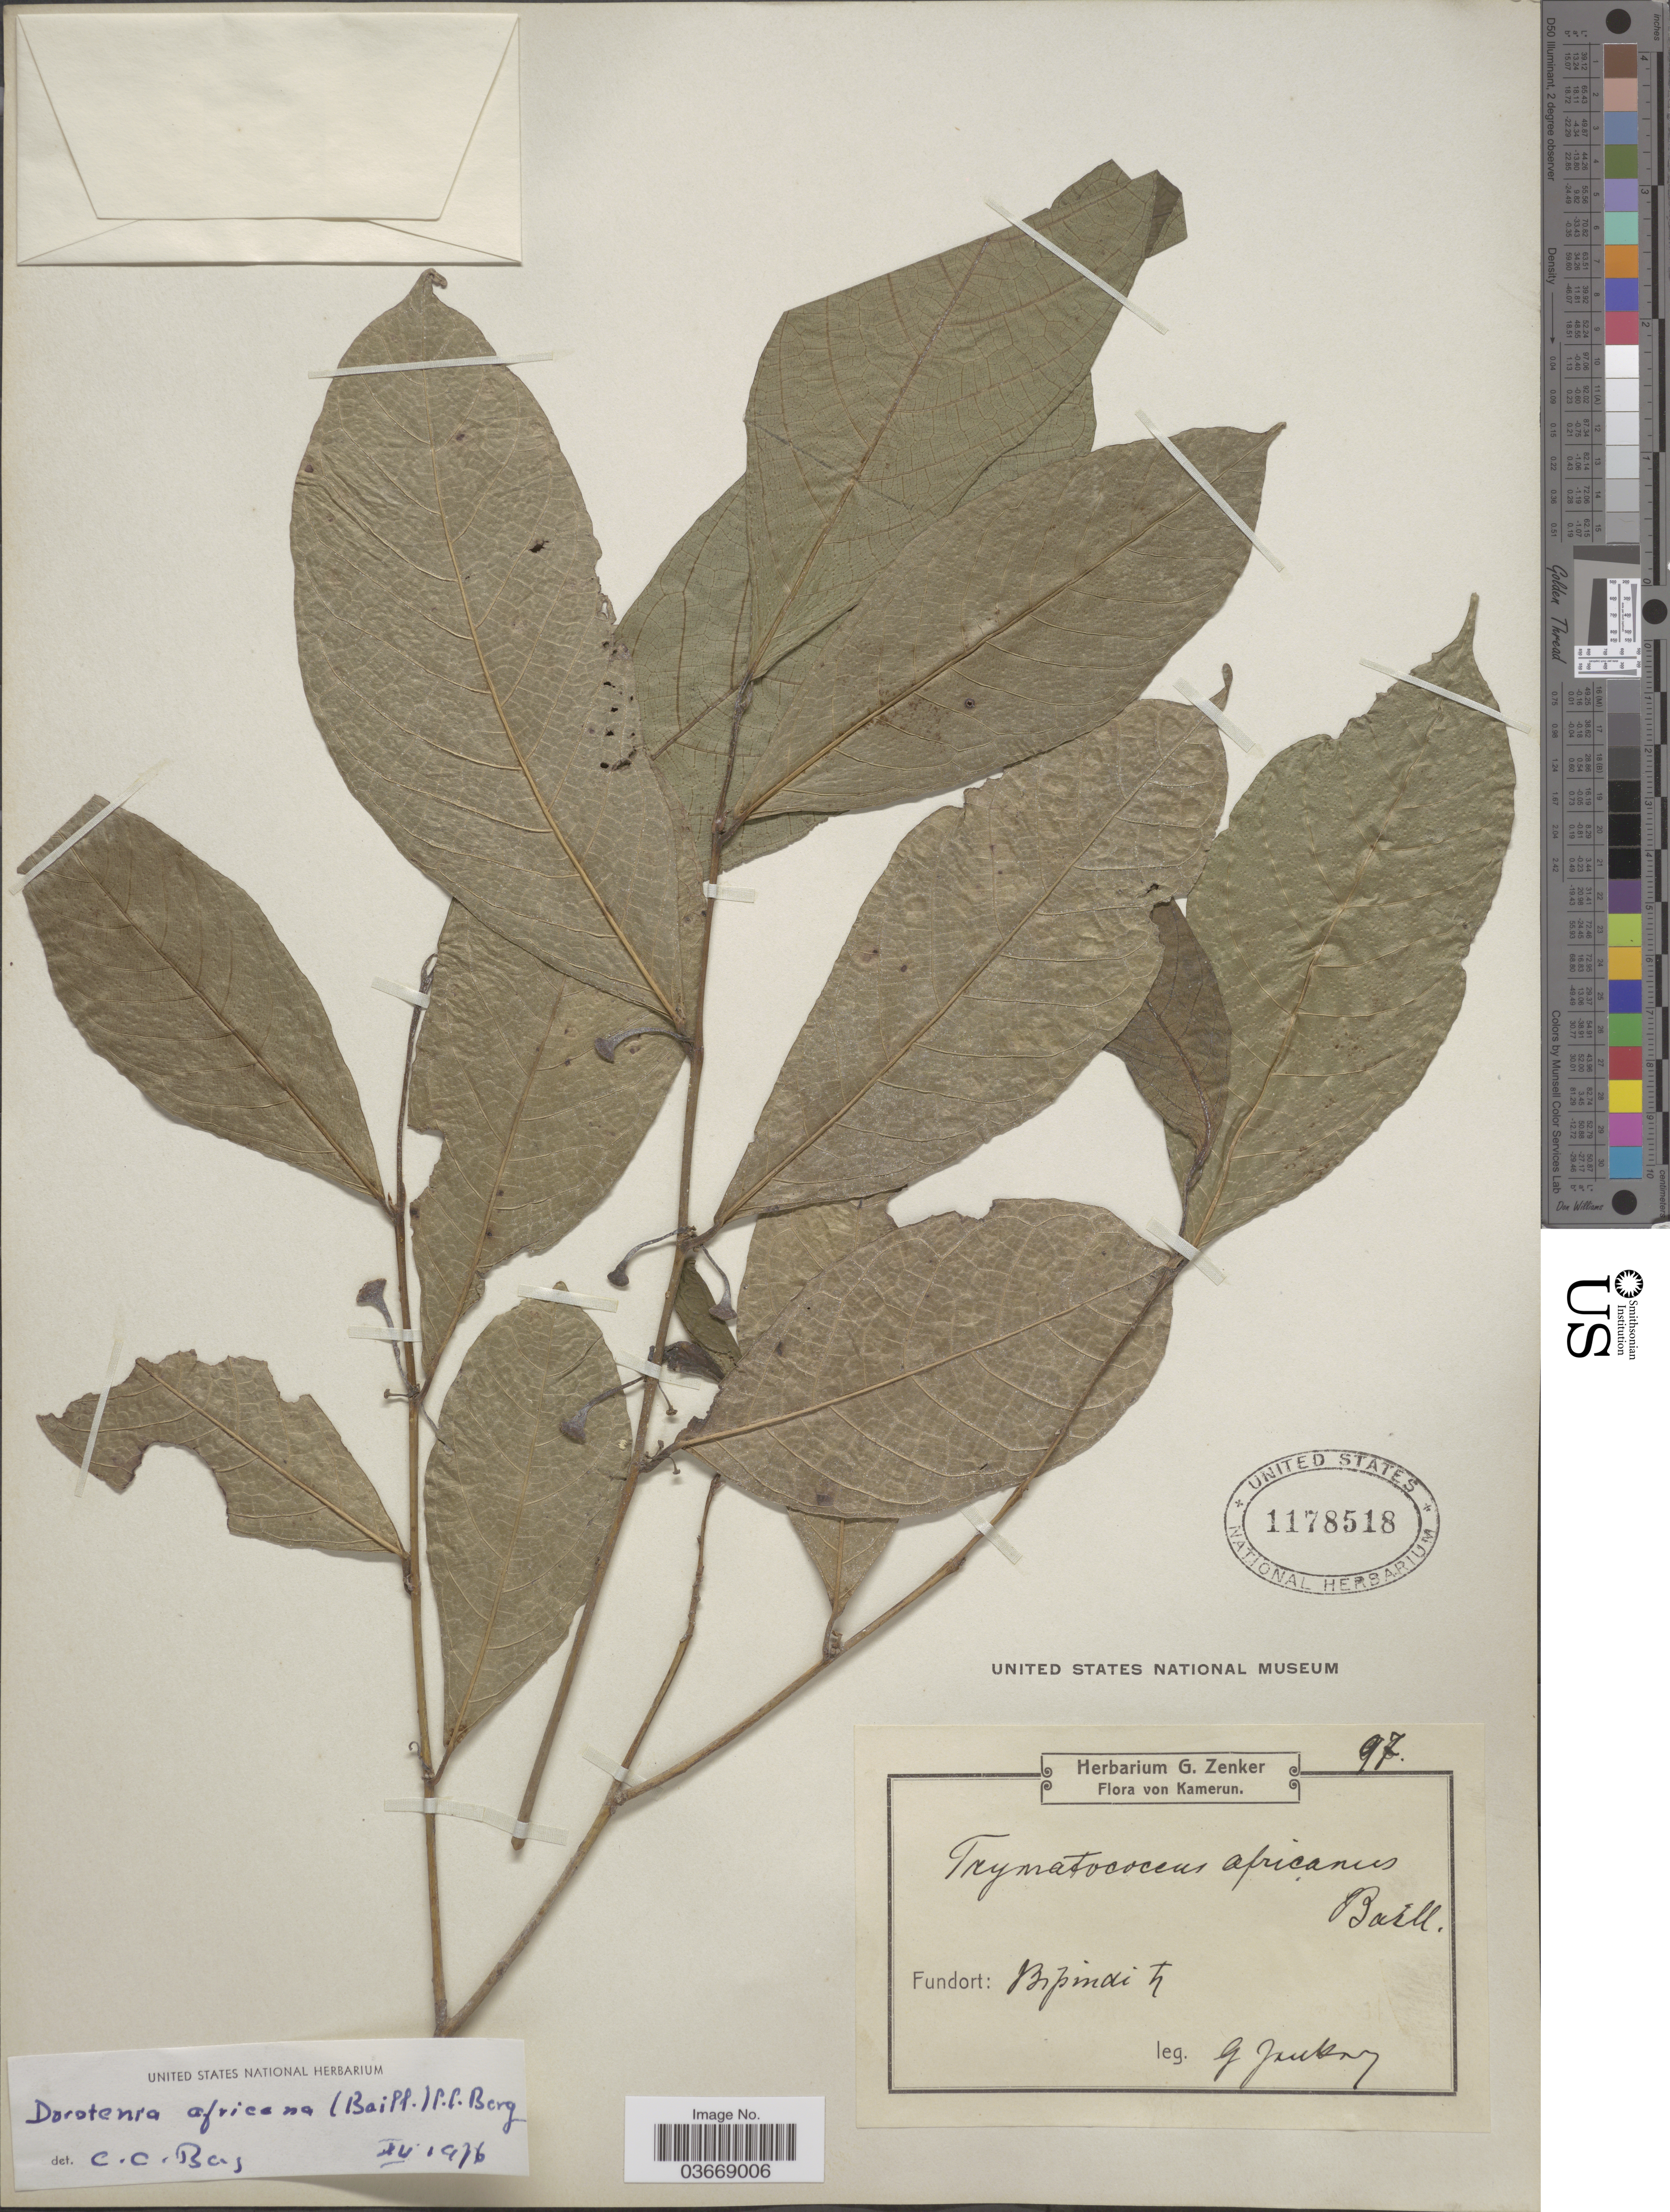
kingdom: Plantae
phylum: Tracheophyta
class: Magnoliopsida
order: Rosales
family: Moraceae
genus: Dorstenia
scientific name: Dorstenia africana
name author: (Baill.) C.C. Berg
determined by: Berg, C. C.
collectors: G. A. Zenker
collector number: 97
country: Cameroon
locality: Kamerun. Bipindi.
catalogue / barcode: US 1178518